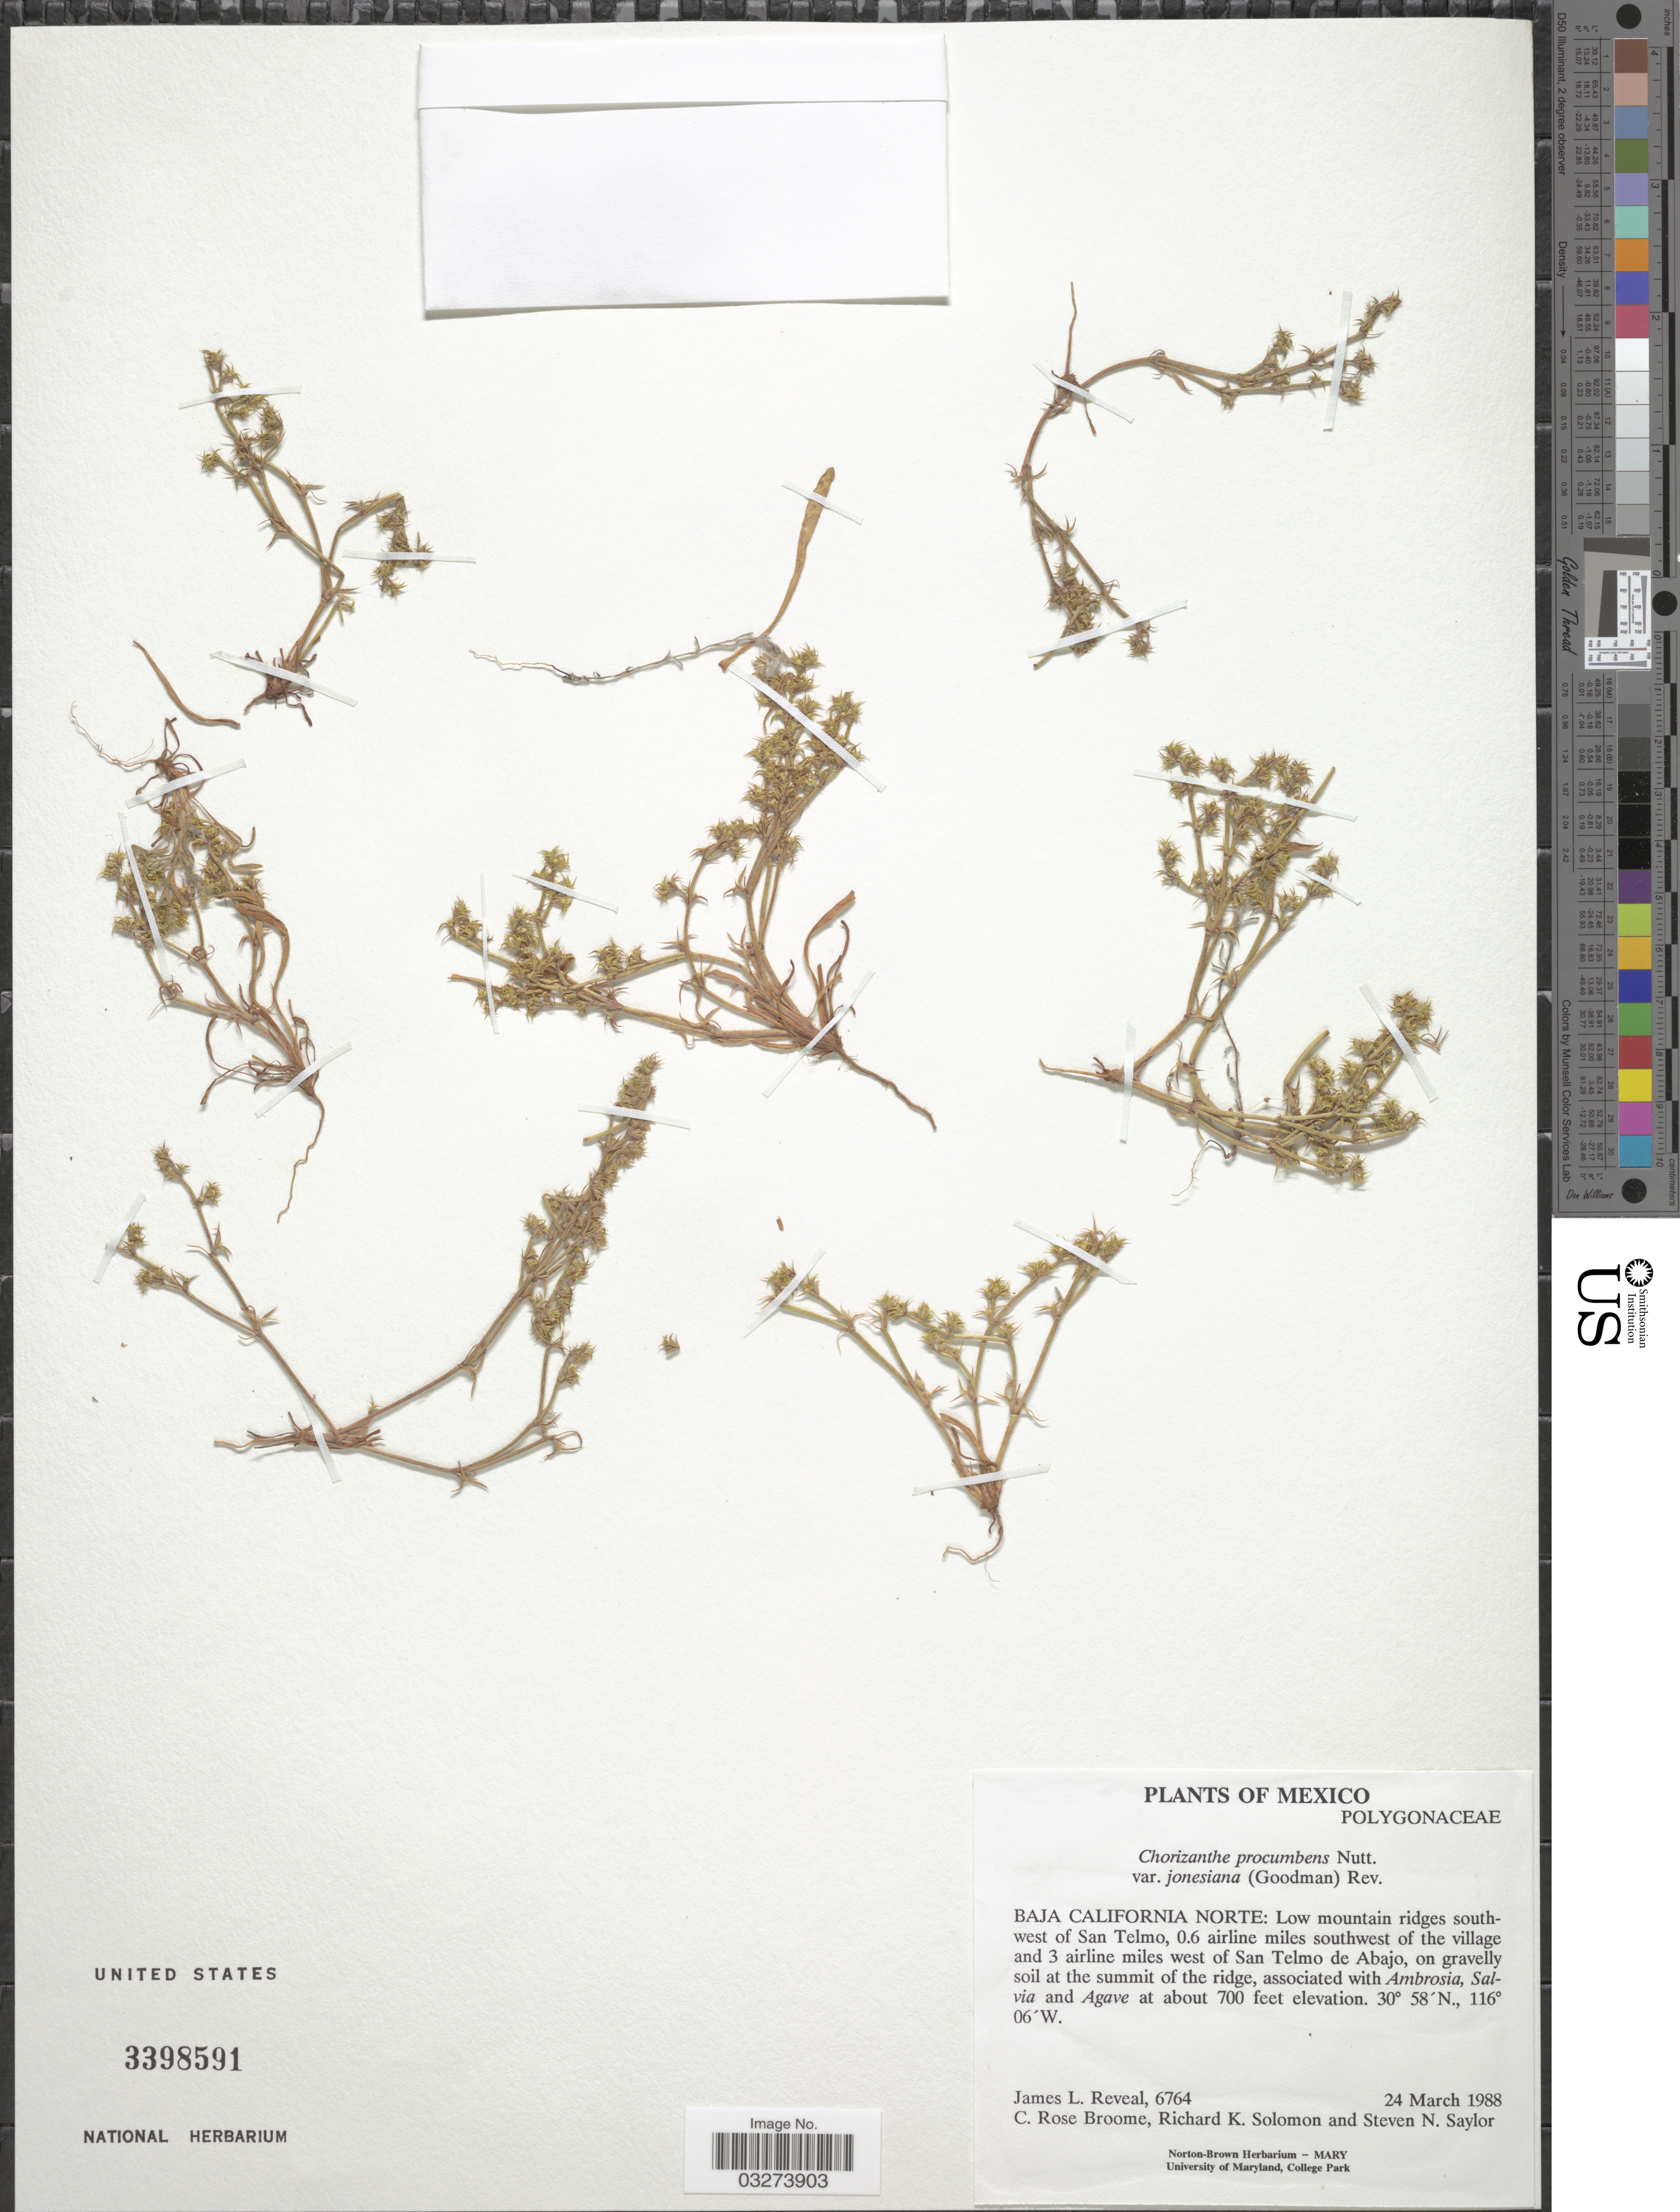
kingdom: Plantae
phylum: Tracheophyta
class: Magnoliopsida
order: Caryophyllales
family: Polygonaceae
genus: Chorizanthe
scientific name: Chorizanthe procumbens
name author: Nutt.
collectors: J. L. Reveal, C. R. Broome, R. Solomon & S. Saylor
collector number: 6764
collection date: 1988-03-24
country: Mexico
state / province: Baja California Norte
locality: Low mountain ridges southwest of San Telmo, 0.6 airline miles southwest of the village and 3 airline miles west of San Telmo de Abajo.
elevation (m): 213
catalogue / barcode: US 3398591